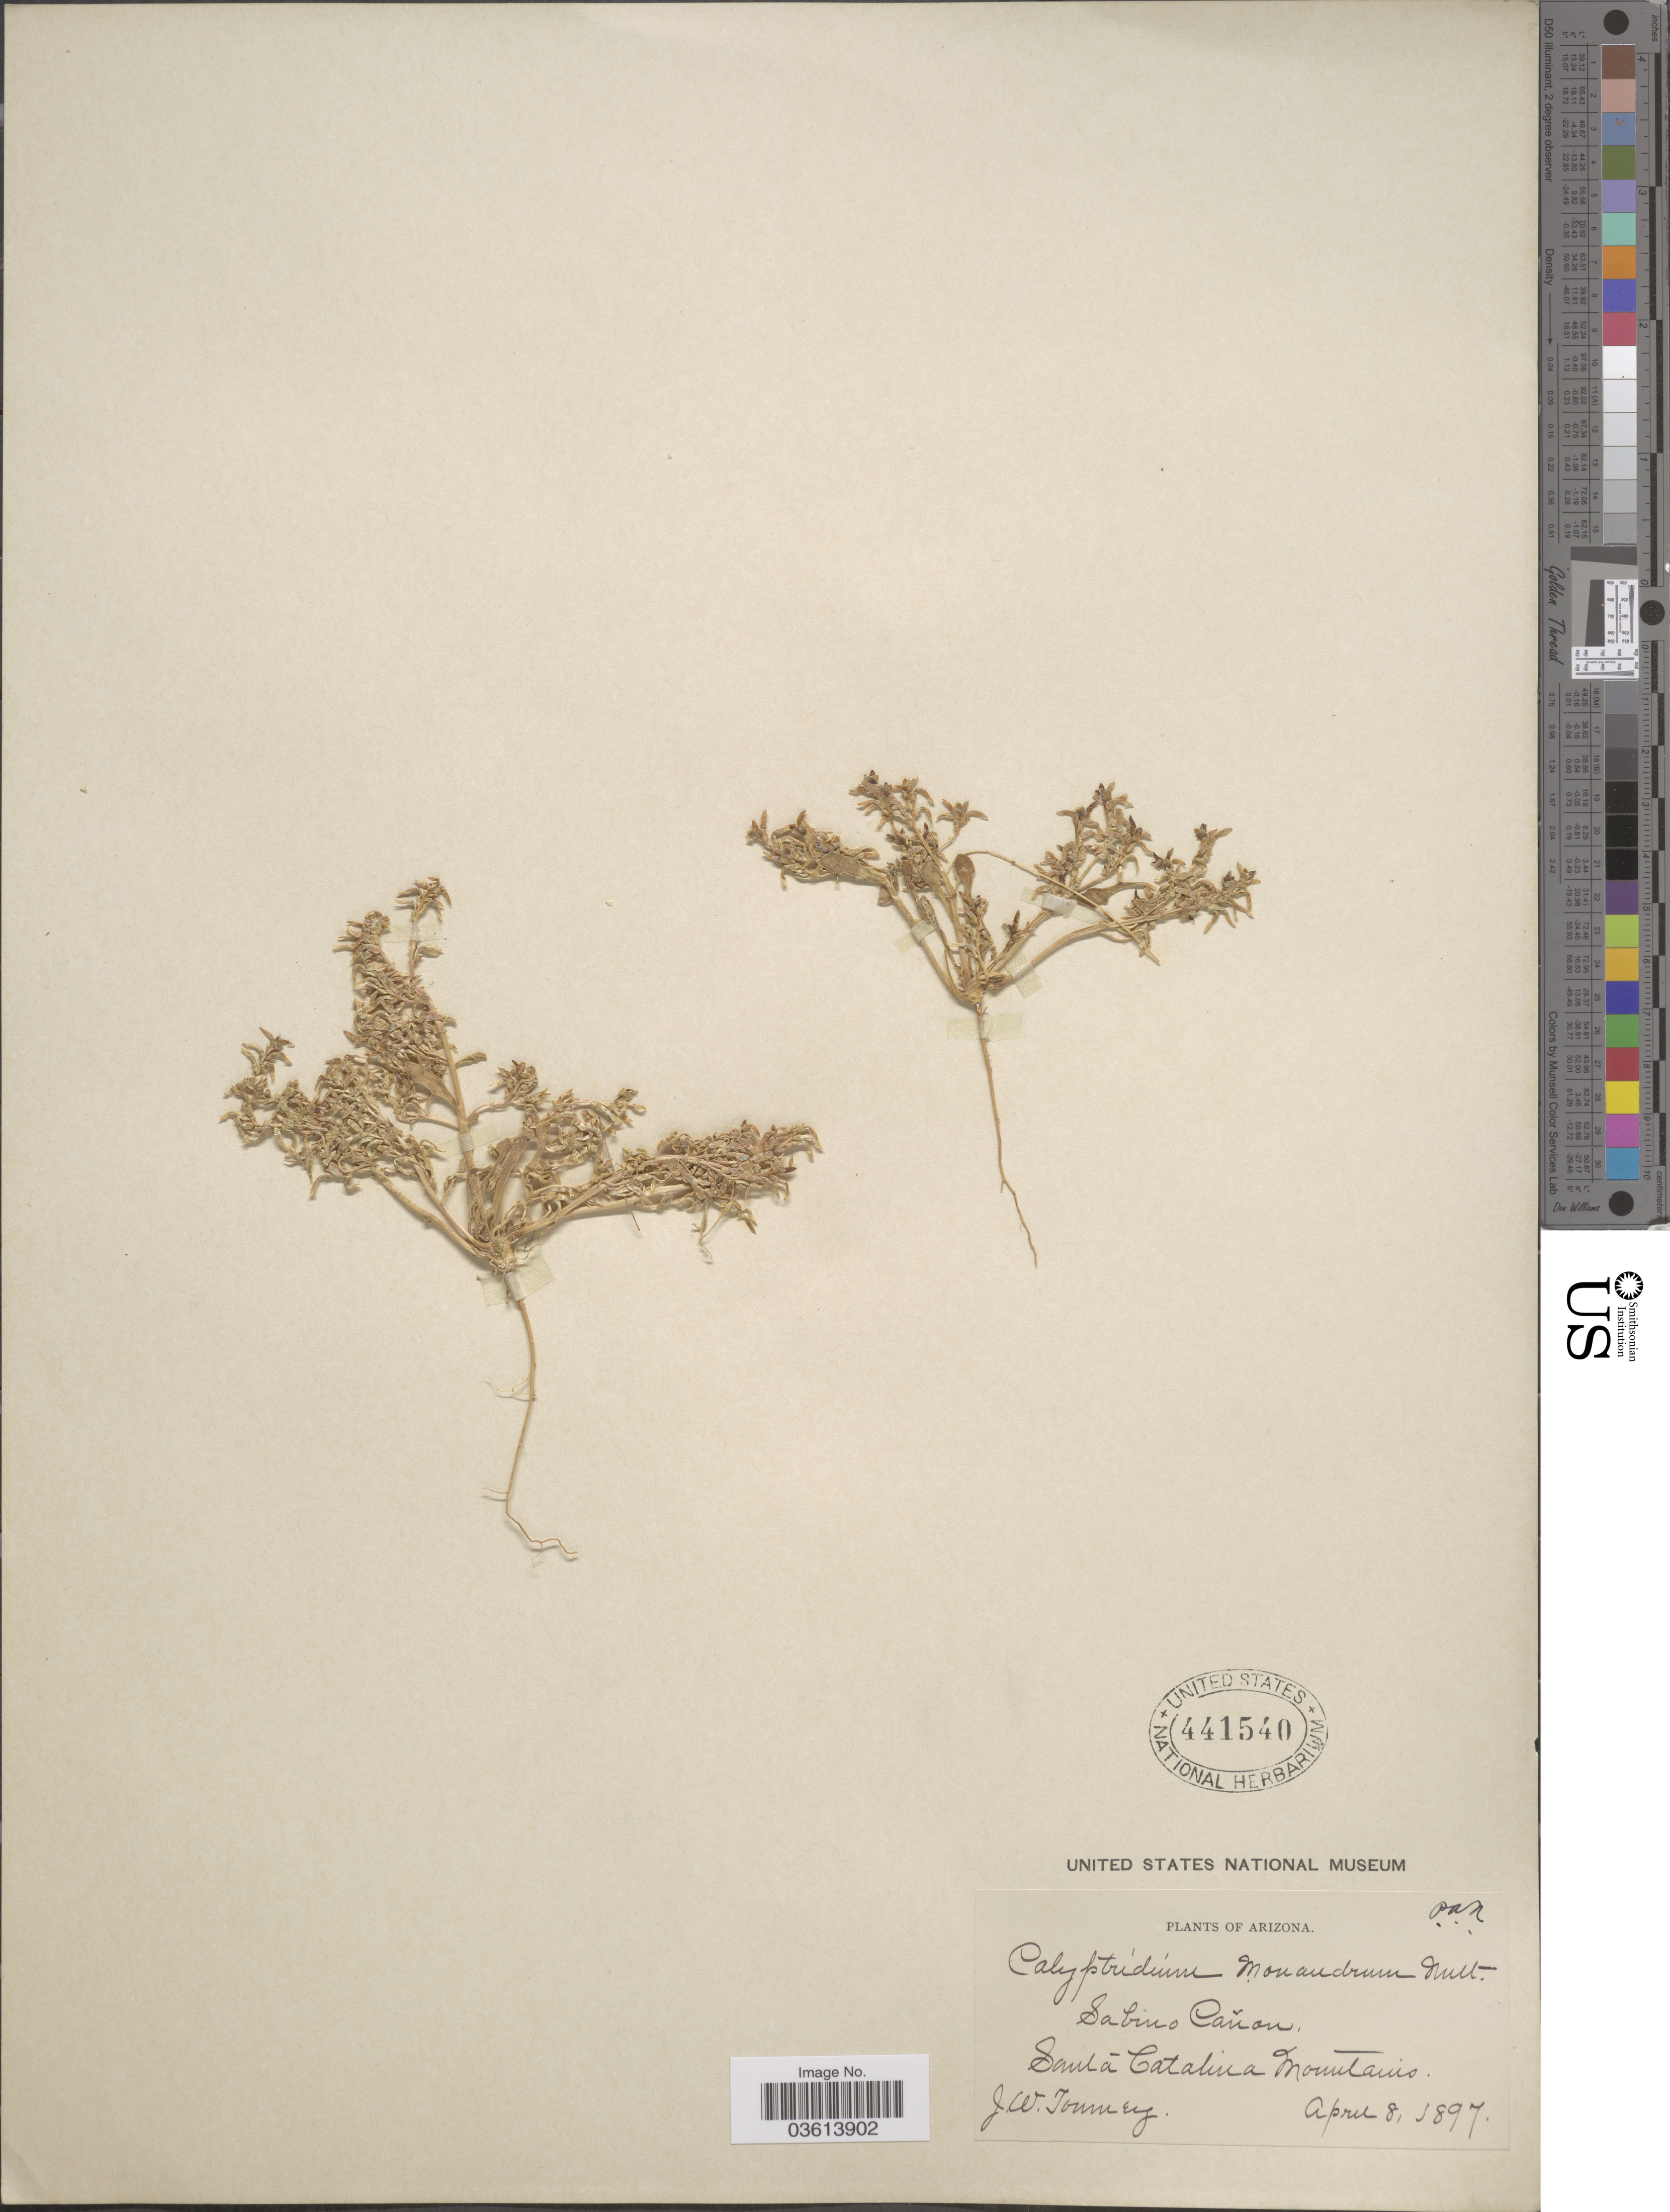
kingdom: Plantae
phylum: Tracheophyta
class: Magnoliopsida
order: Caryophyllales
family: Montiaceae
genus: Calyptridium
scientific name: Calyptridium monandrum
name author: (Nutt.) Nutt.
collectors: J. W. Toumey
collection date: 1897-04-08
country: United States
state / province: Arizona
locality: Sabino Cañon. Santa Catalina Mountains.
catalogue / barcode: US 441540